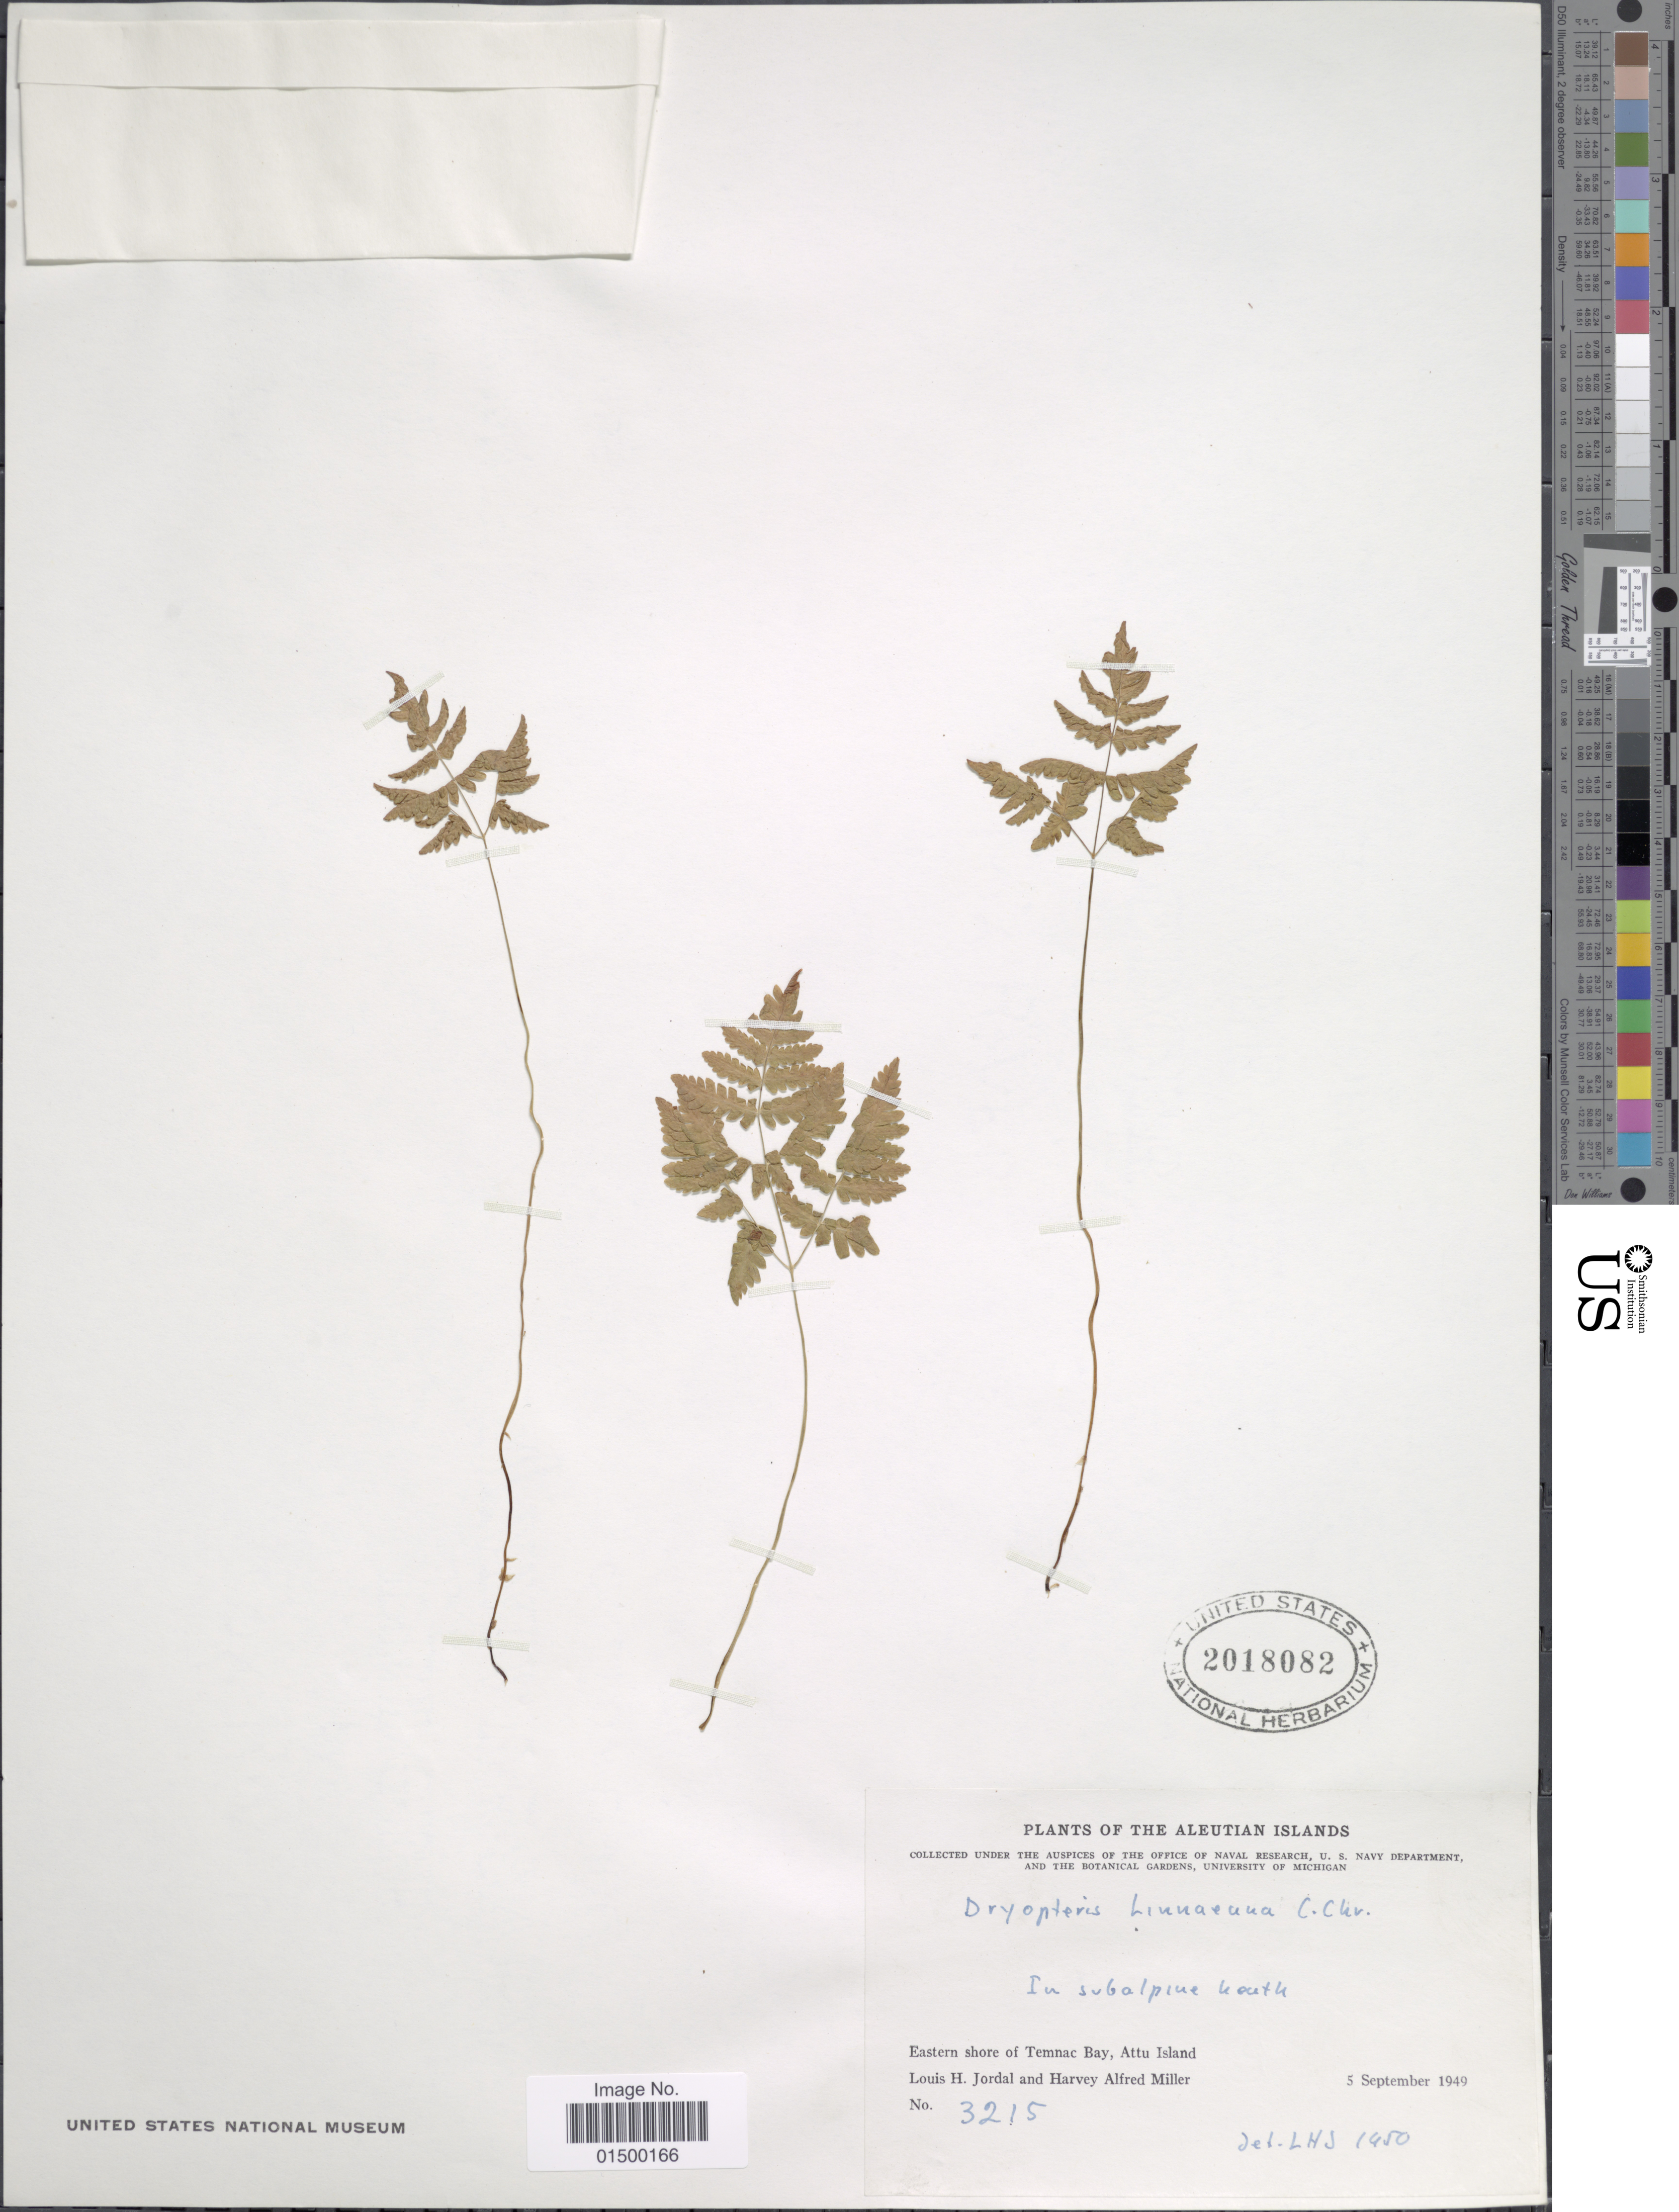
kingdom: Plantae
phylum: Tracheophyta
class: Polypodiopsida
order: Polypodiales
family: Cystopteridaceae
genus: Gymnocarpium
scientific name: Gymnocarpium disjunctum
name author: (Rupr.) Ching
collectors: L. Jordal & H. A. Miller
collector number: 3215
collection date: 1949-09-05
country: United States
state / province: Alaska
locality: Aleutian Islands, Eastern shore of temnac Bay, Attu Island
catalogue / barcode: US 2018082